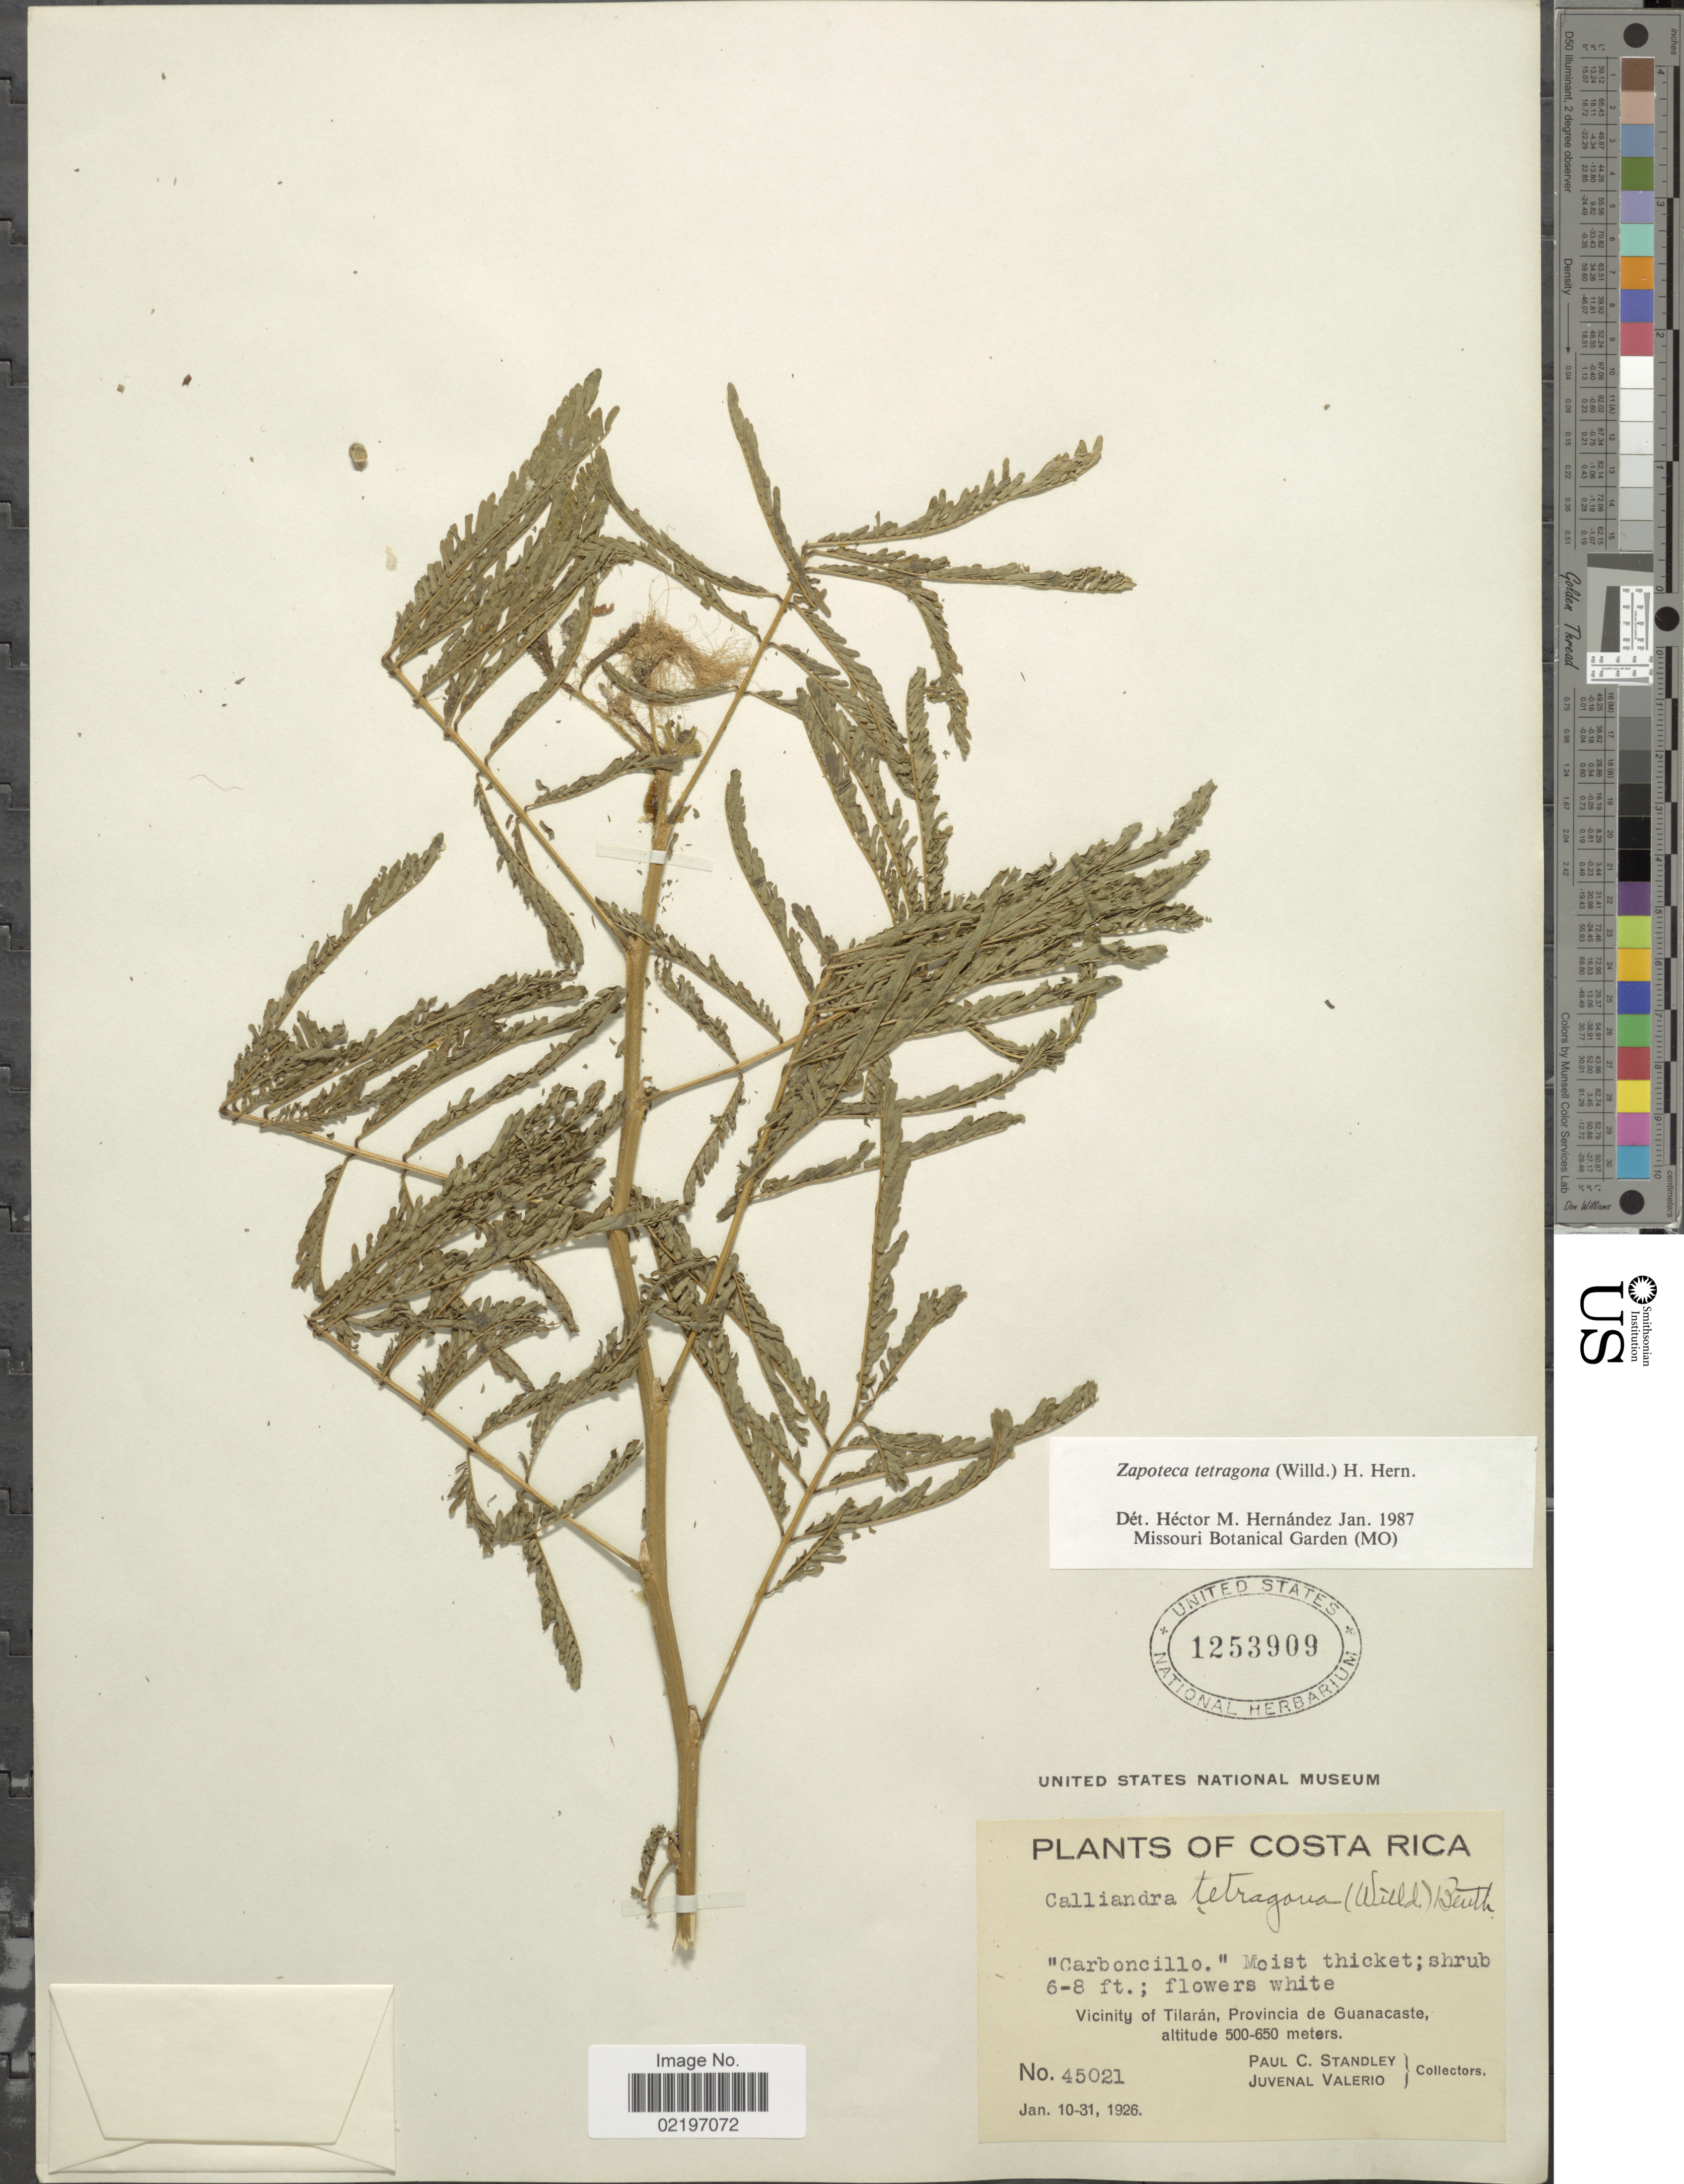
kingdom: Plantae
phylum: Tracheophyta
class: Magnoliopsida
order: Fabales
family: Fabaceae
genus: Zapoteca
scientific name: Zapoteca tetragona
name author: (Willd.) H.M. Hern.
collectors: P. C. Standley & J. Valerio R.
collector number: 45021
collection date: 1926-01-10/1926-01-31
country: Costa Rica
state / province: Guanacaste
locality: Vicinity of Tilaran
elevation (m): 500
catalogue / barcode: US 1253909